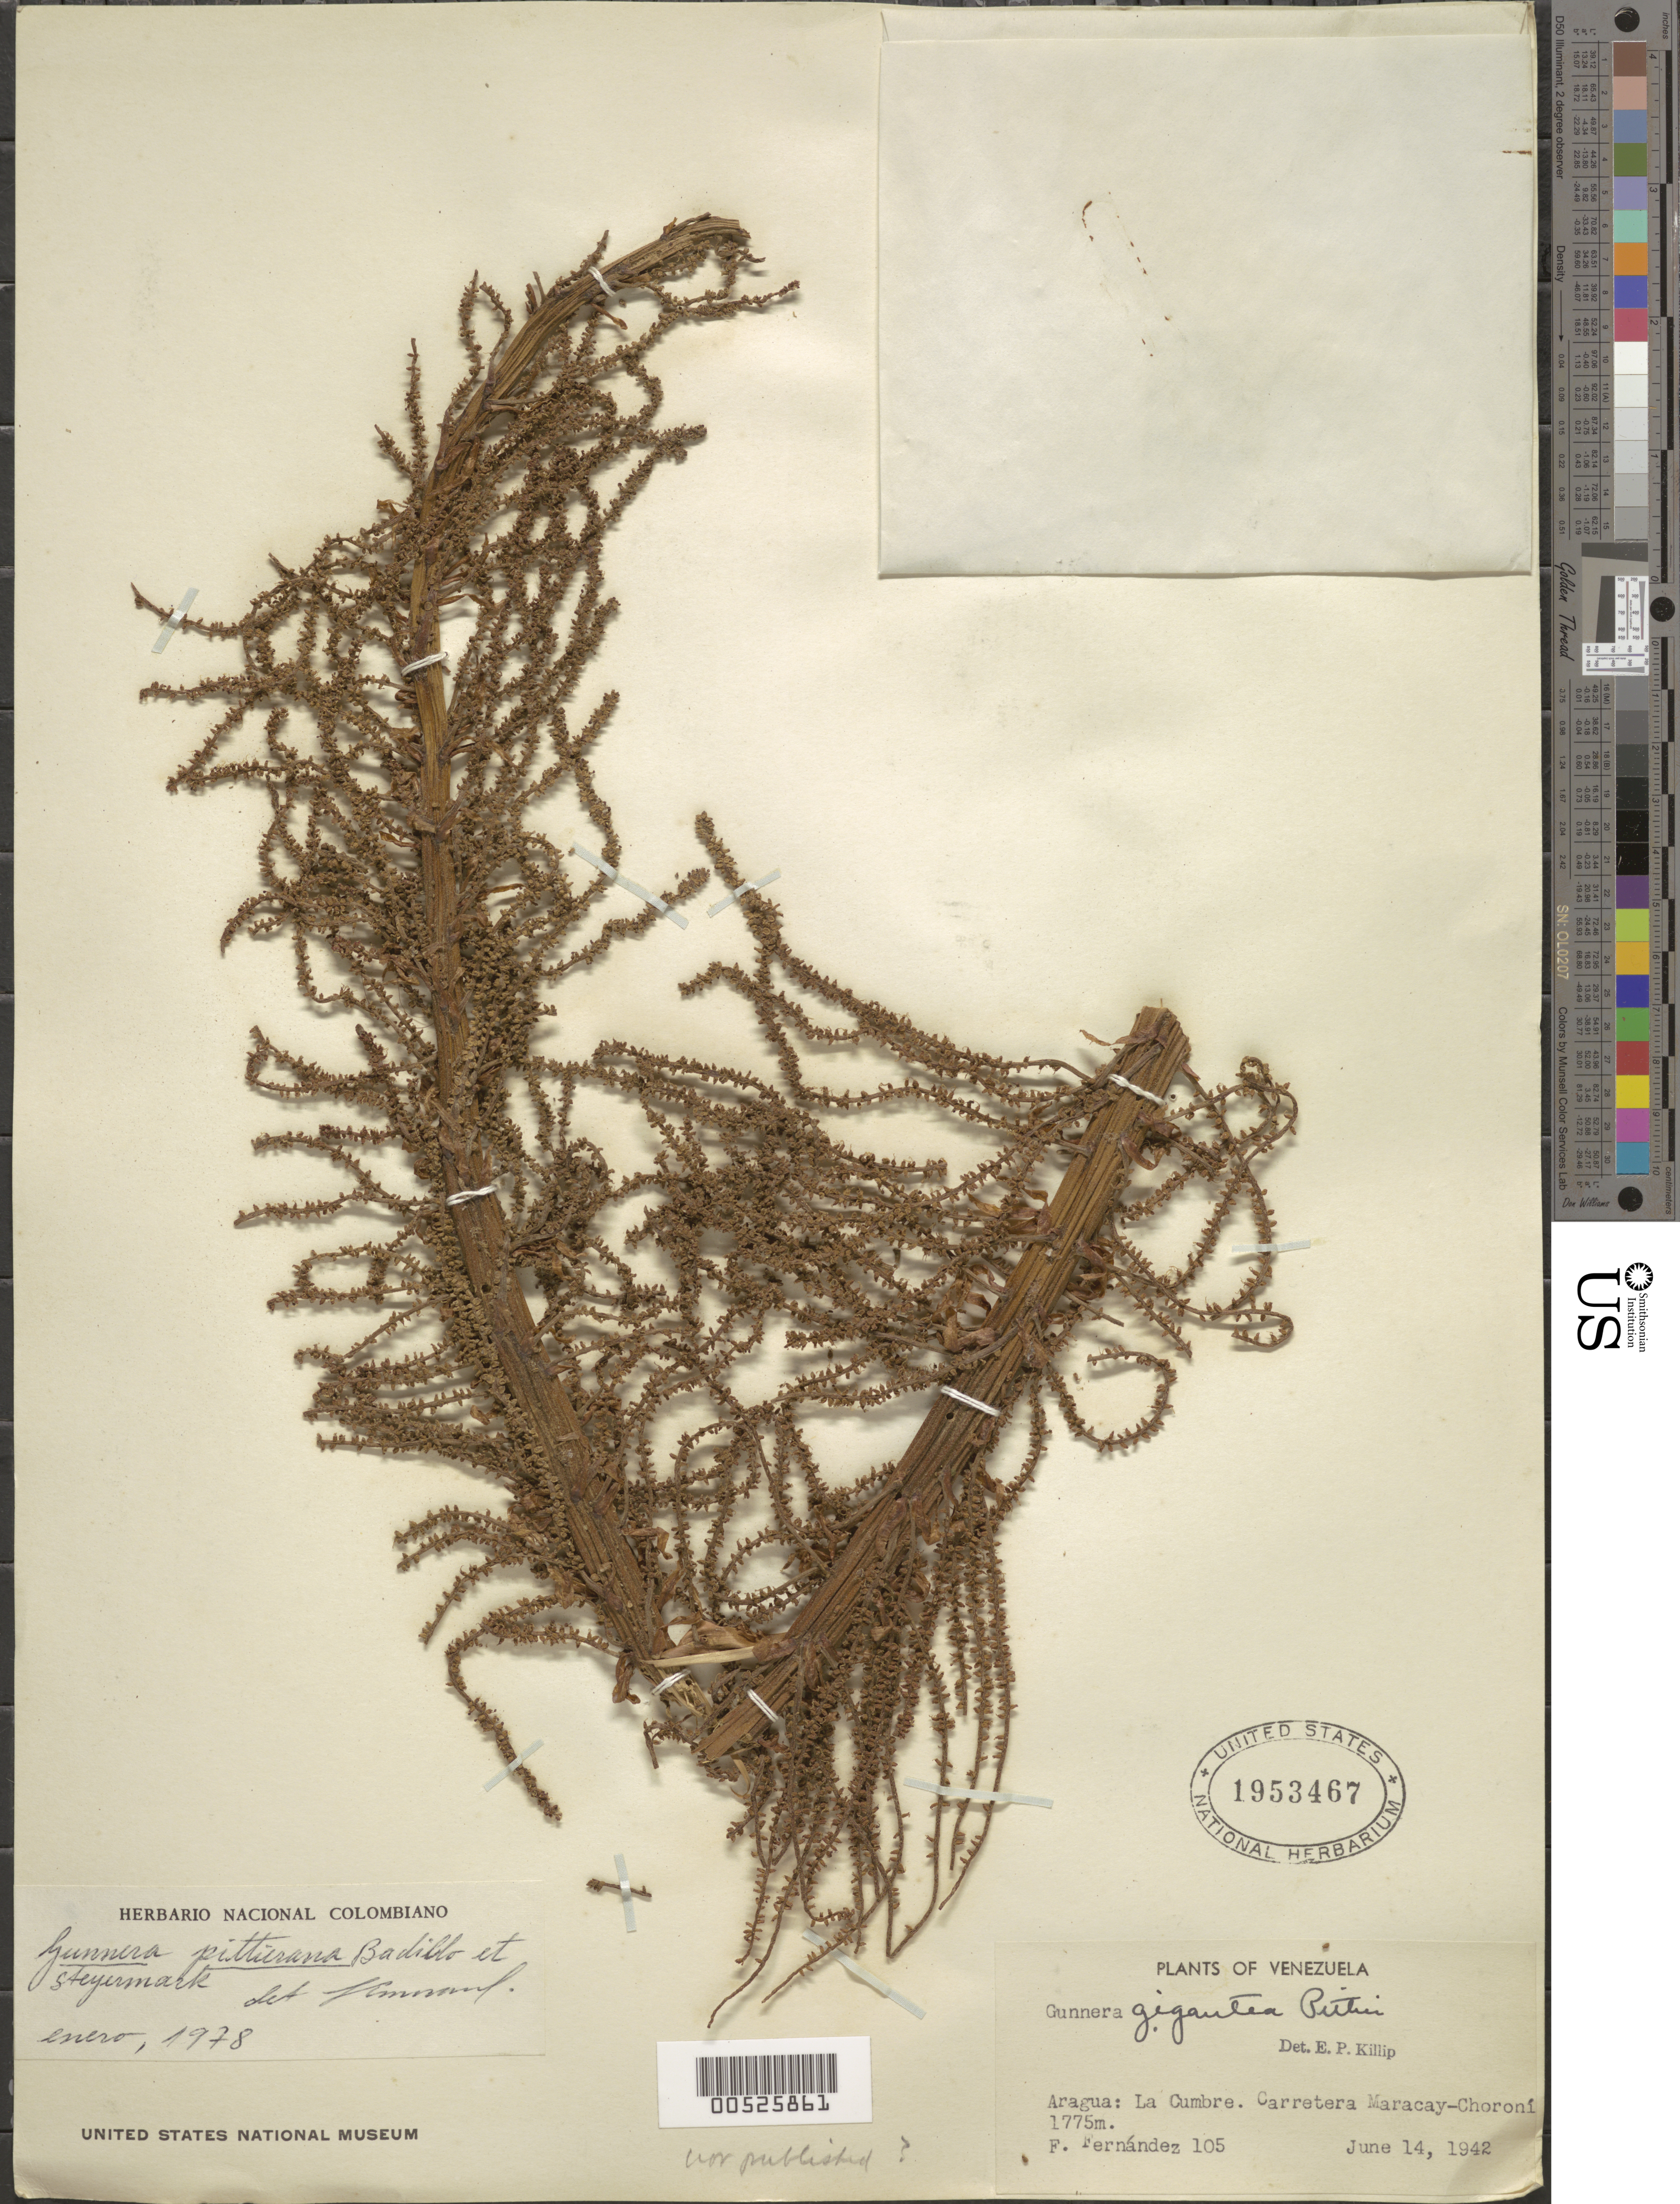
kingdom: Plantae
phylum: Tracheophyta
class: Magnoliopsida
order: Gunnerales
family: Gunneraceae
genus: Gunnera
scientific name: Gunnera pittierana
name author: V.M. Badillo & Steyerm.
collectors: F. Fernández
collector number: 105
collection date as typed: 14 Jun 1944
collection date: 1944-06-14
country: Venezuela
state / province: Aragua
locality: La Cumbre, Carretera Maracay - Choroní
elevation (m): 1775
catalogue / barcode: US 1953467